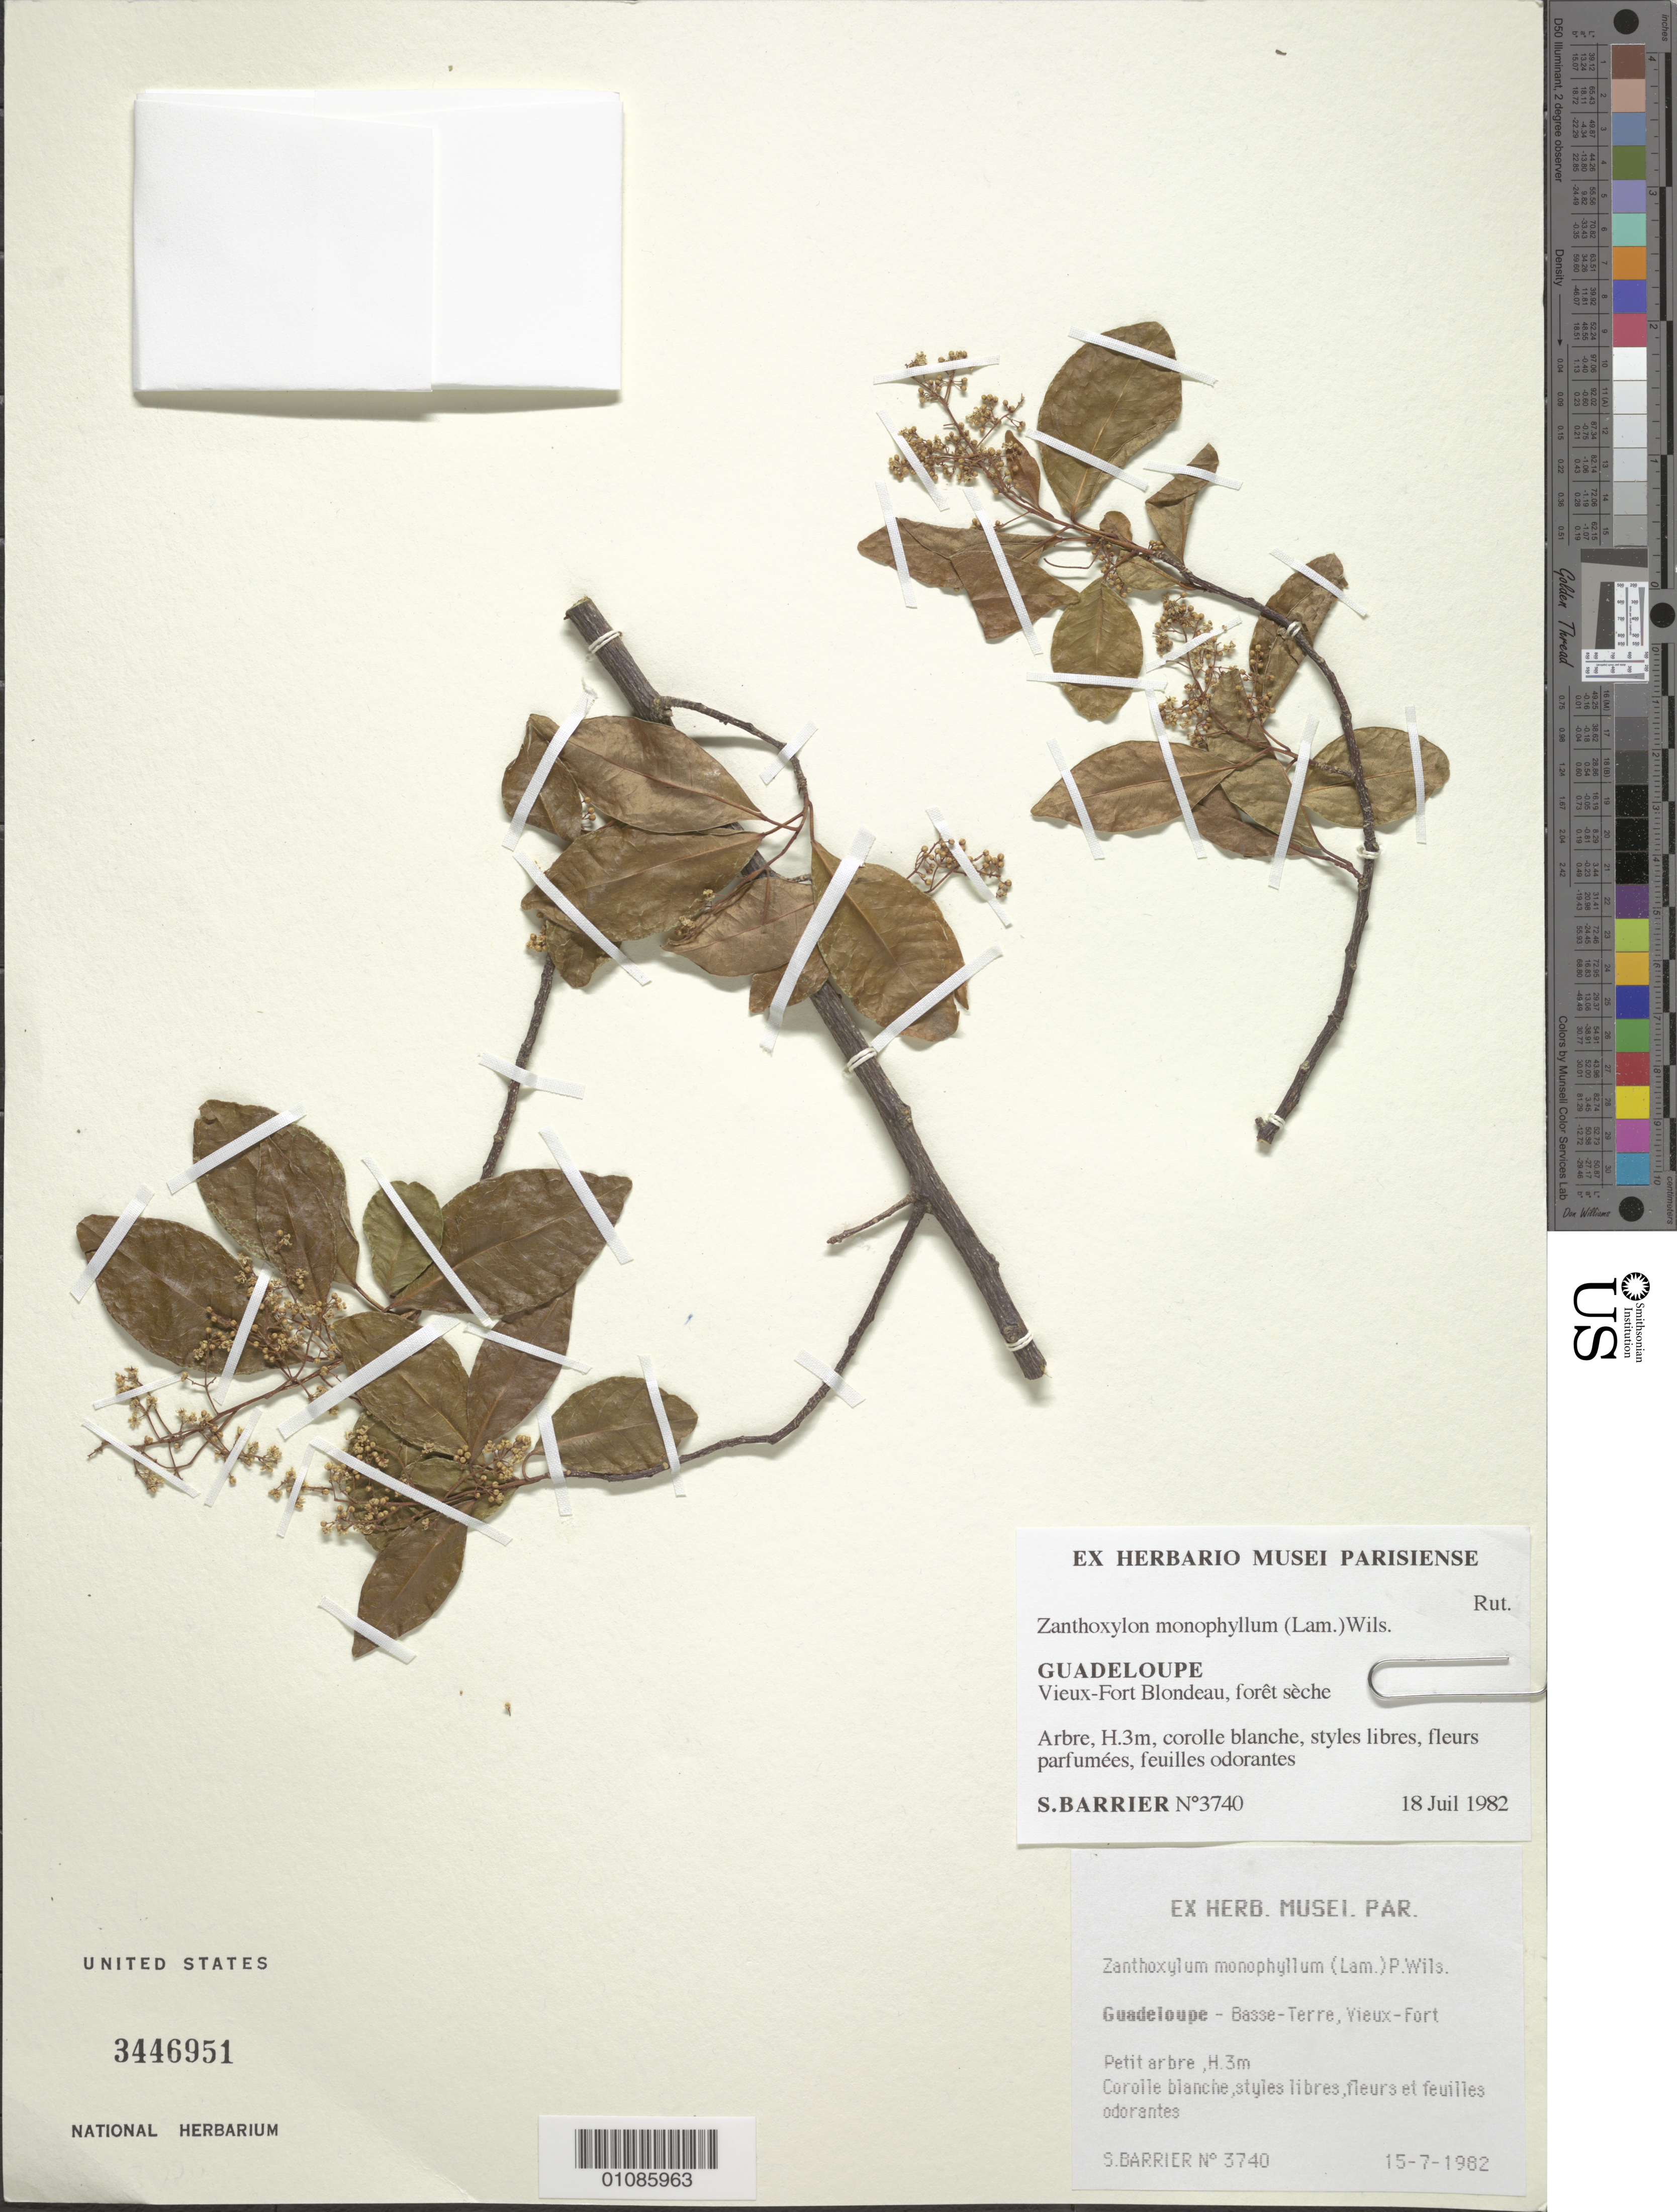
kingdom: Plantae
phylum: Tracheophyta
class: Magnoliopsida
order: Sapindales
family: Rutaceae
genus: Zanthoxylum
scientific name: Zanthoxylum monophyllum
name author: (Lam.) P. Wilson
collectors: S. Barrier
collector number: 3740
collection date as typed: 18 Jul 1982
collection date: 1982-07-18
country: Guadeloupe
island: Basse Terre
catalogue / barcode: US 3446951